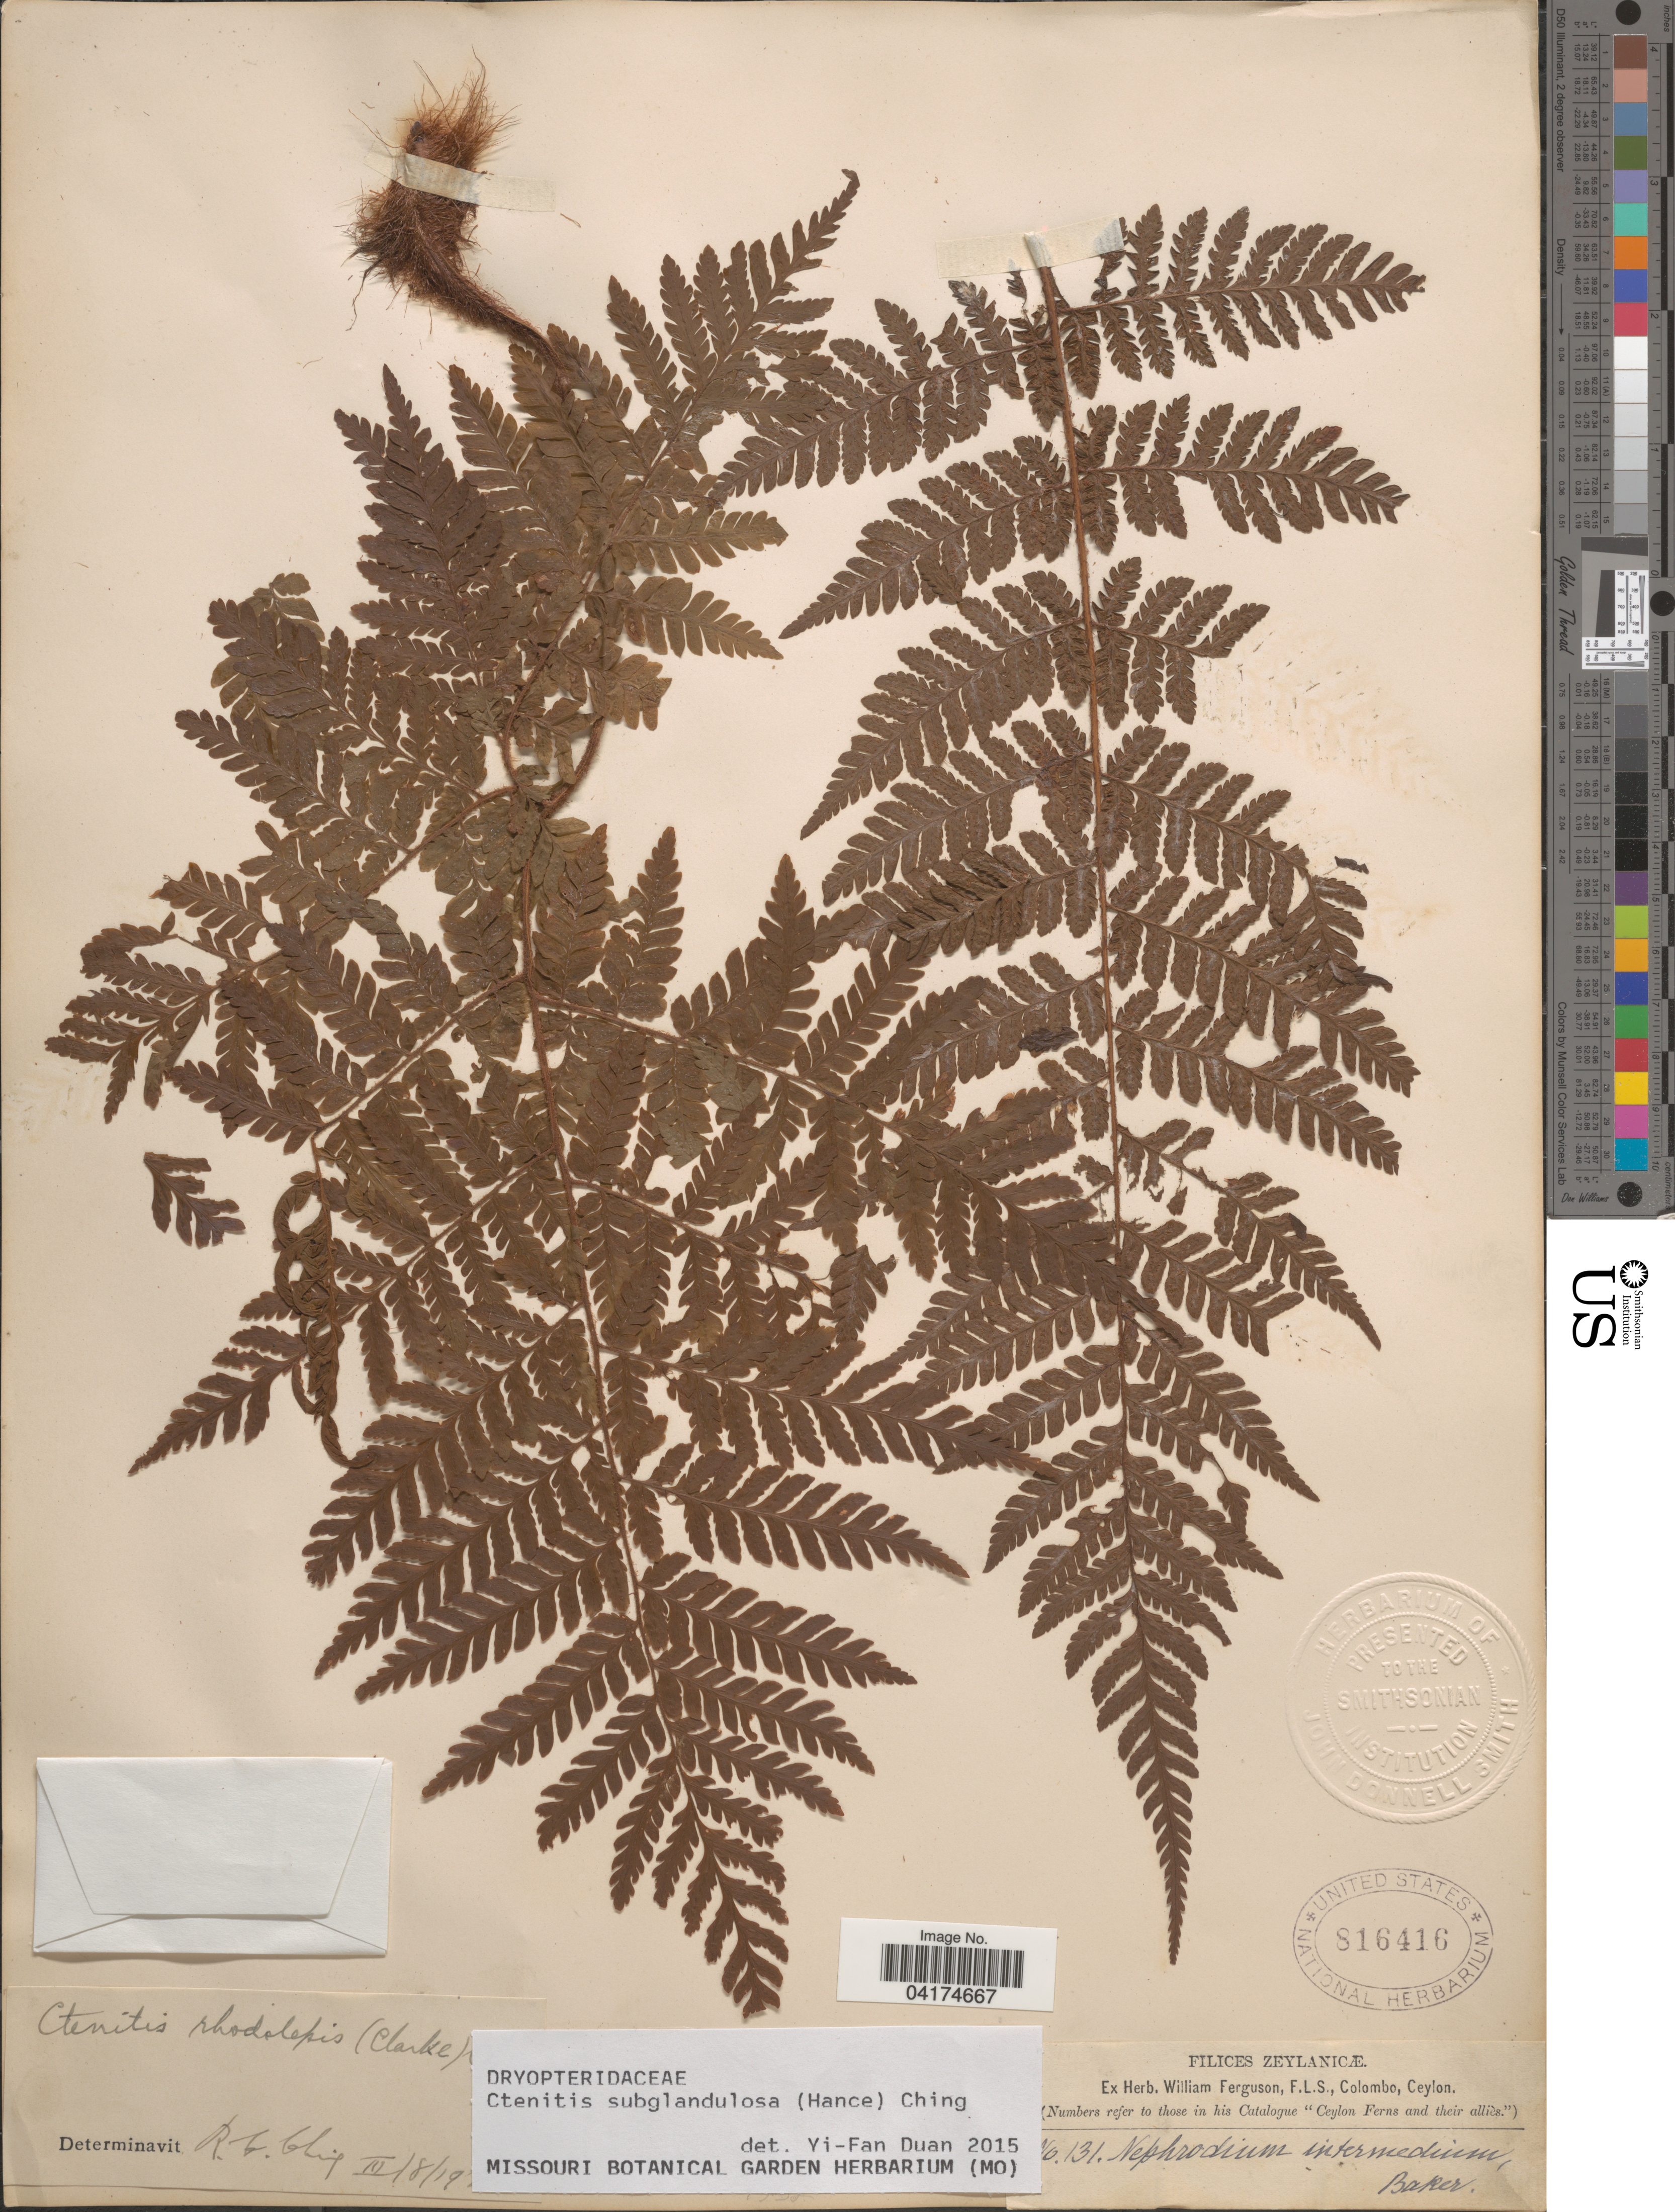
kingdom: Plantae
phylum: Tracheophyta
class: Polypodiopsida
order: Polypodiales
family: Dryopteridaceae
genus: Ctenitis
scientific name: Ctenitis subglandulosa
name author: (Hance) Ching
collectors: ex herb. William Ferguson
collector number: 131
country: New Zealand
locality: Zeylandicæ.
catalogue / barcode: US 816416